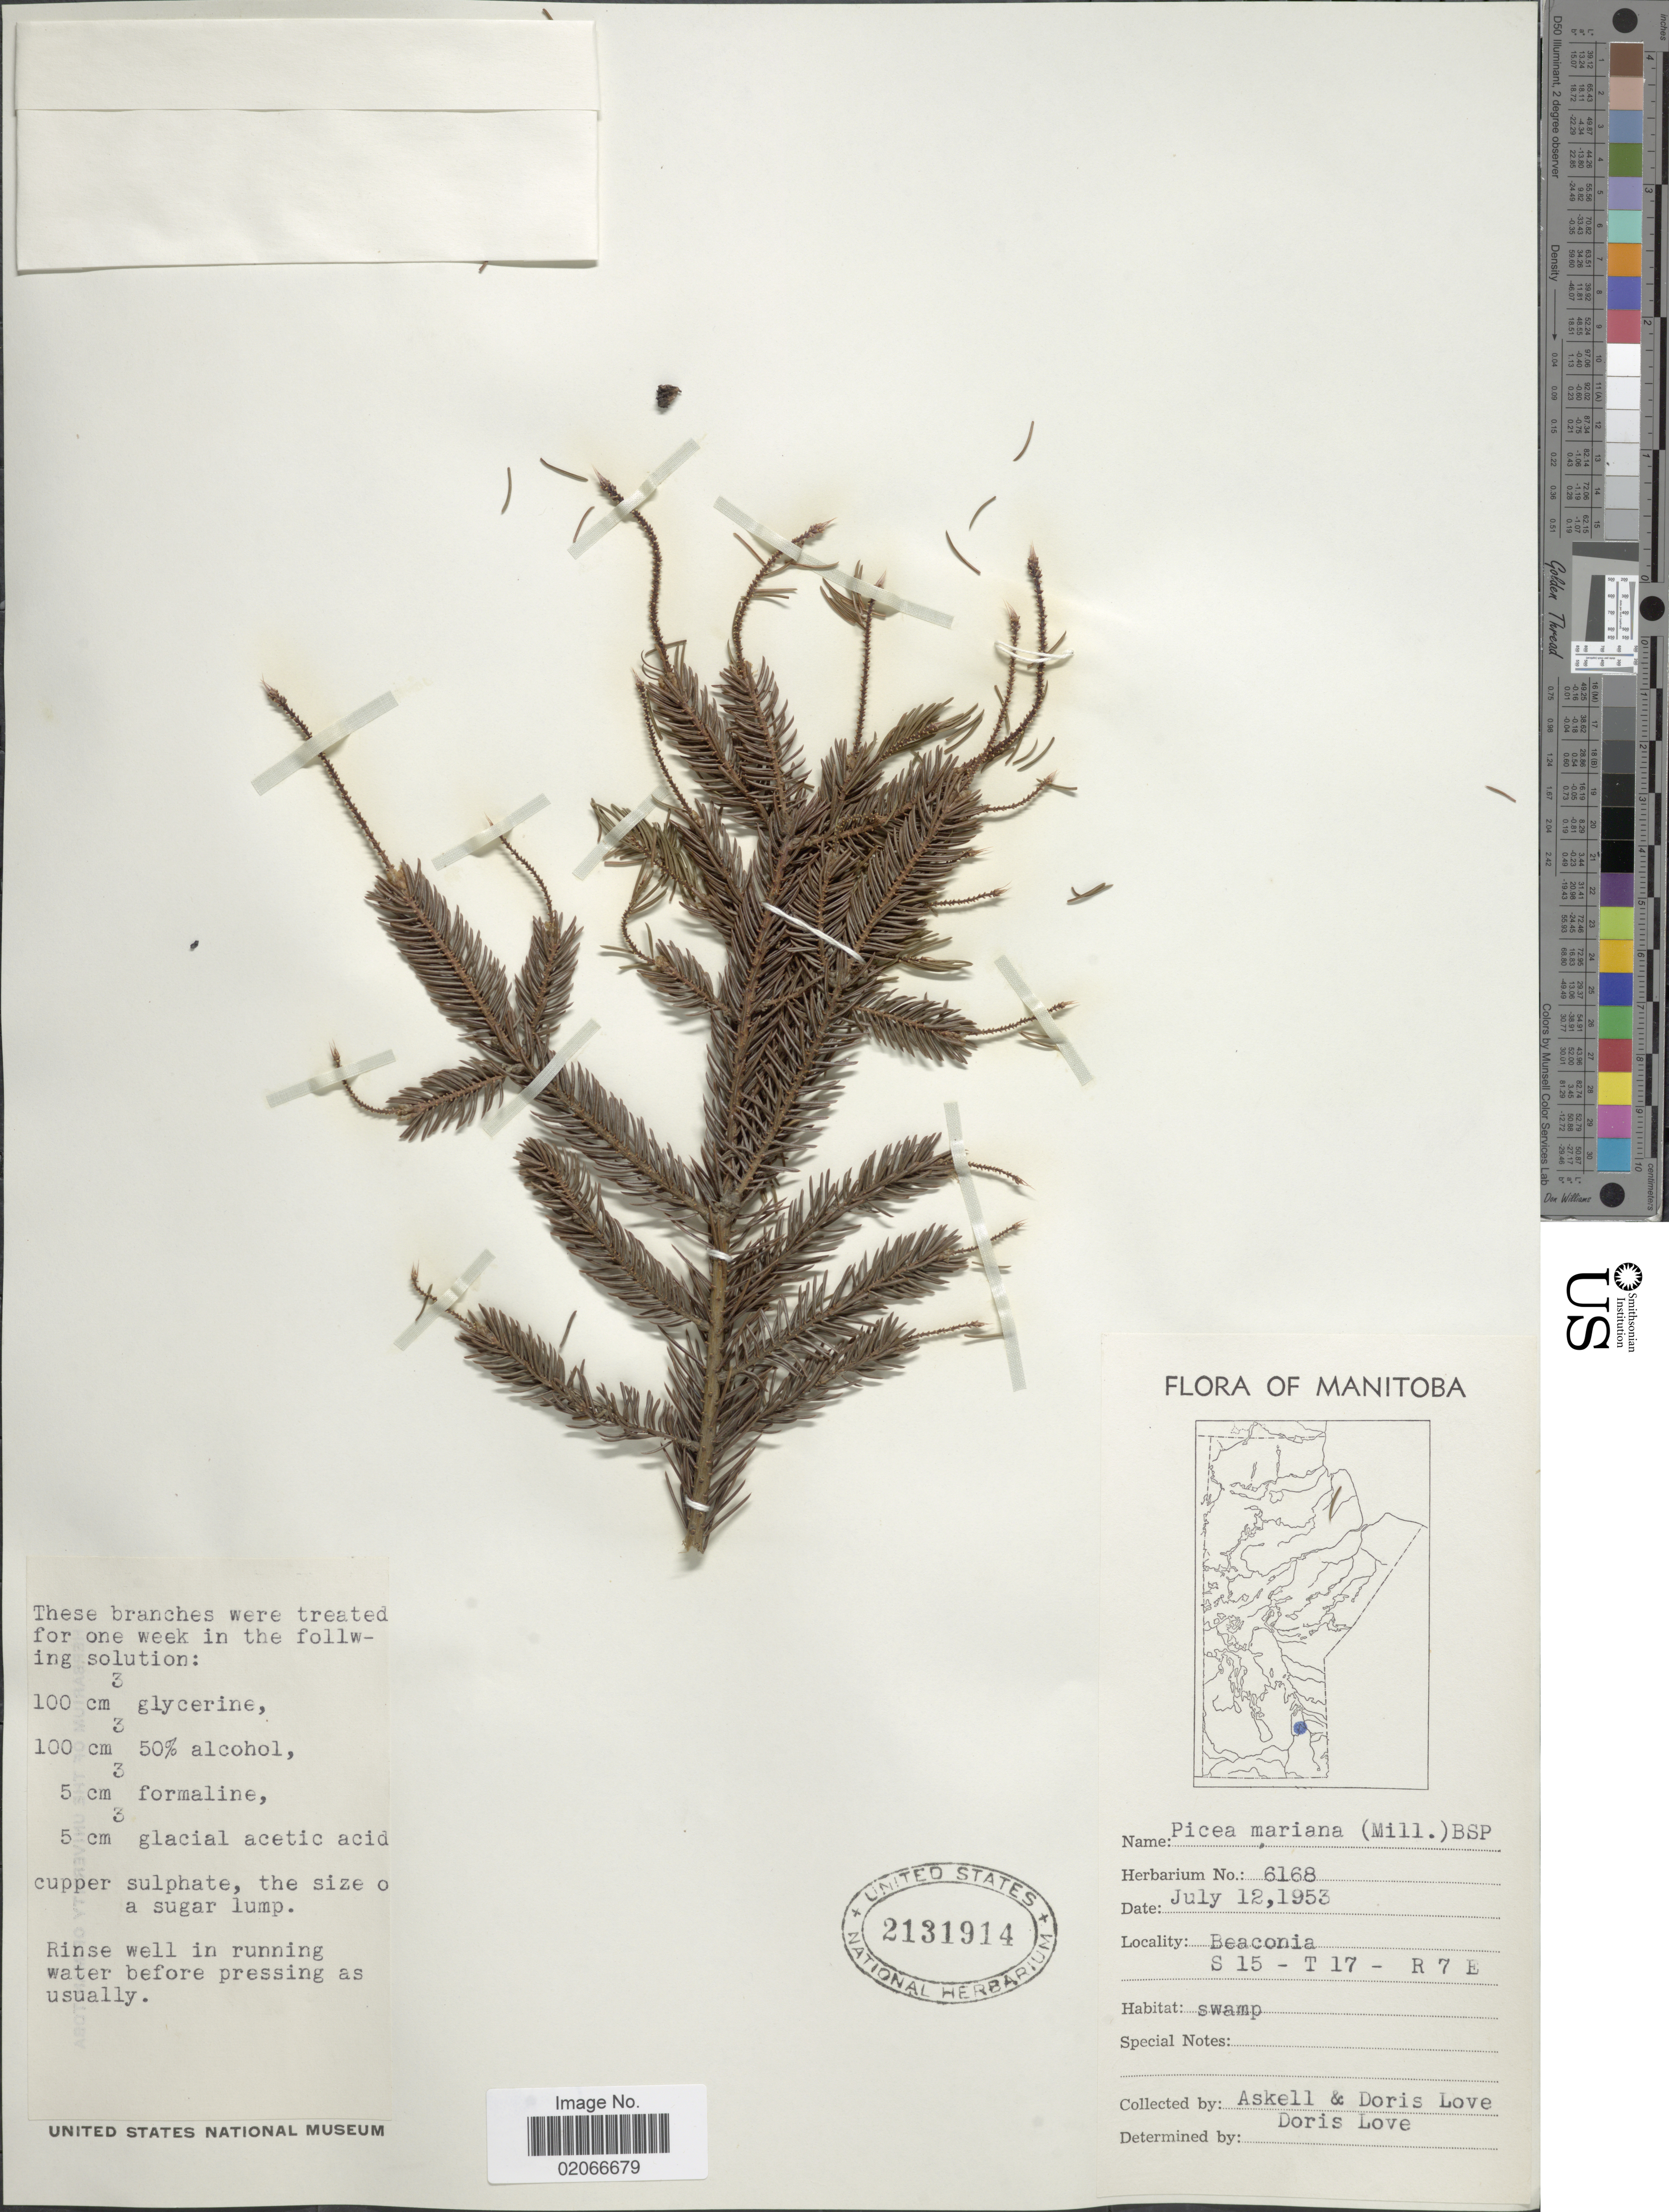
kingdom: Plantae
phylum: Tracheophyta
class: Pinopsida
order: Pinales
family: Pinaceae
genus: Picea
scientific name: Picea mariana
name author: (Mill.) Britton, Stearns & Poggenb.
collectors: -. Askell & D. Löve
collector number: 6168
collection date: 1953-07-12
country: Canada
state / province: Manitoba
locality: Beaconia S15-T17-R7E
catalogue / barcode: US 2131914